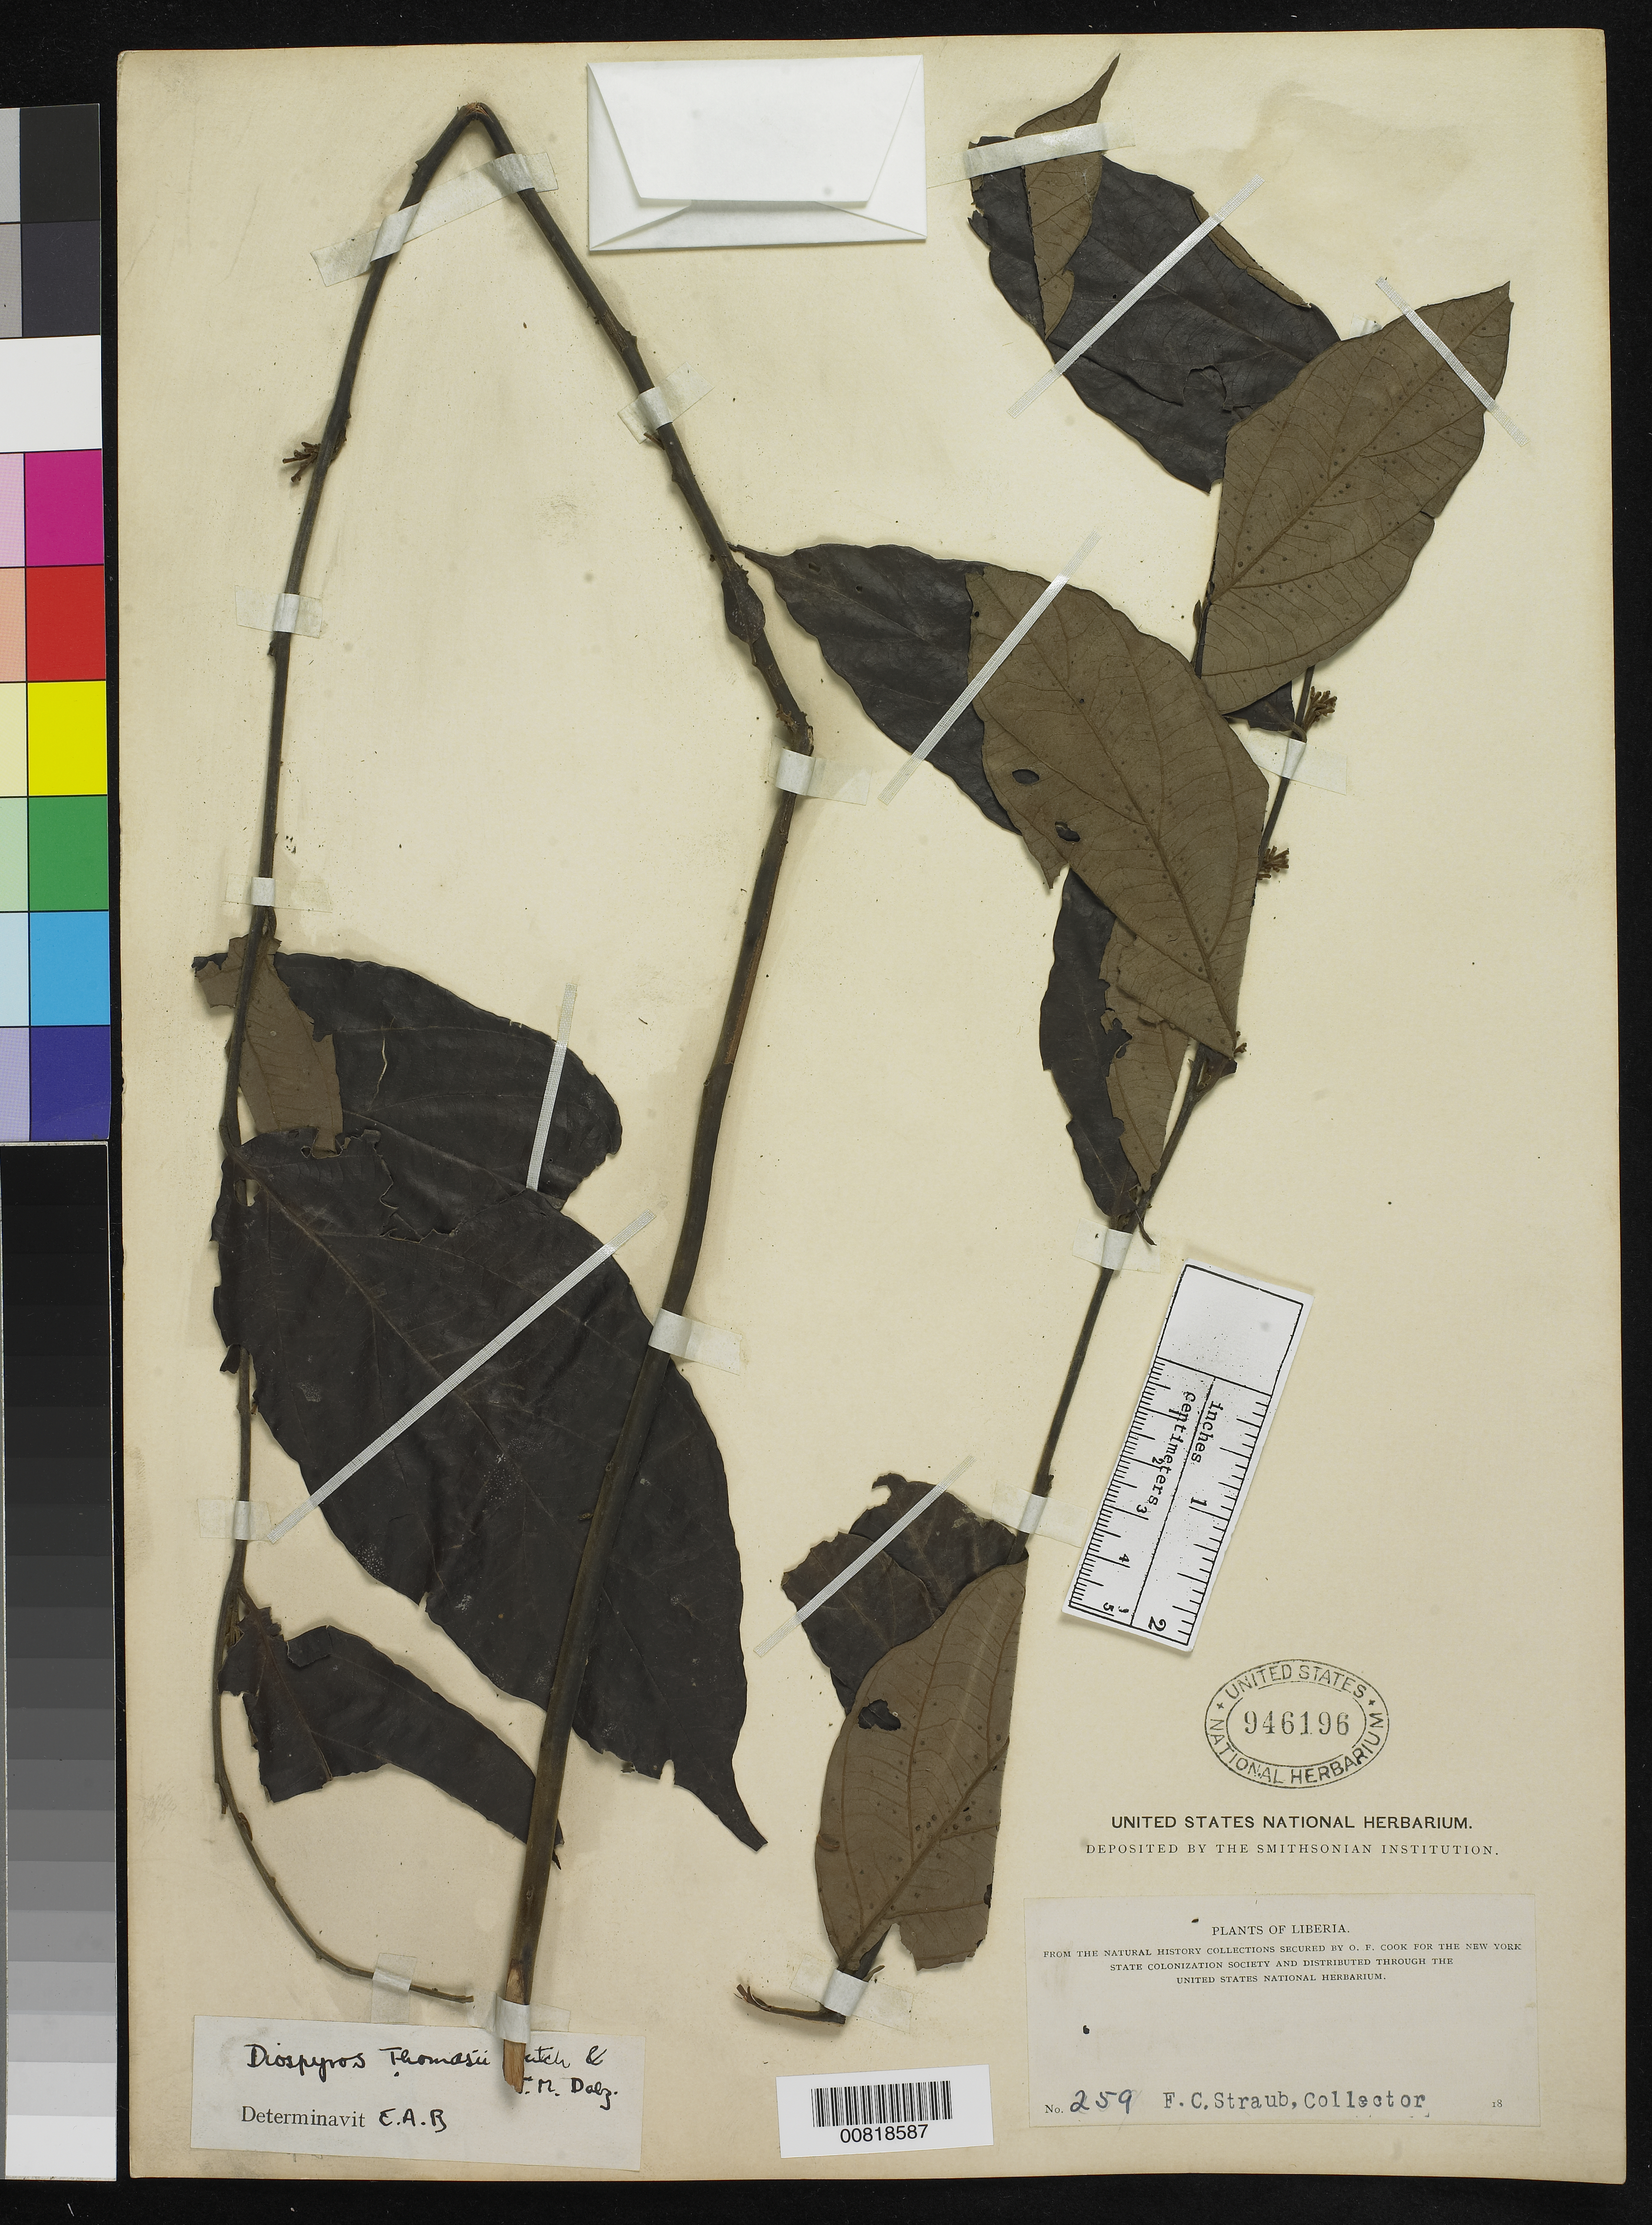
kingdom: Plantae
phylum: Tracheophyta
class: Magnoliopsida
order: Ericales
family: Ebenaceae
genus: Diospyros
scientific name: Diospyros thomasii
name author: Hutch. & Dalziel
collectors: F. Straub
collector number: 259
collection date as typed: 18--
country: Liberia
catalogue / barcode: US 946196